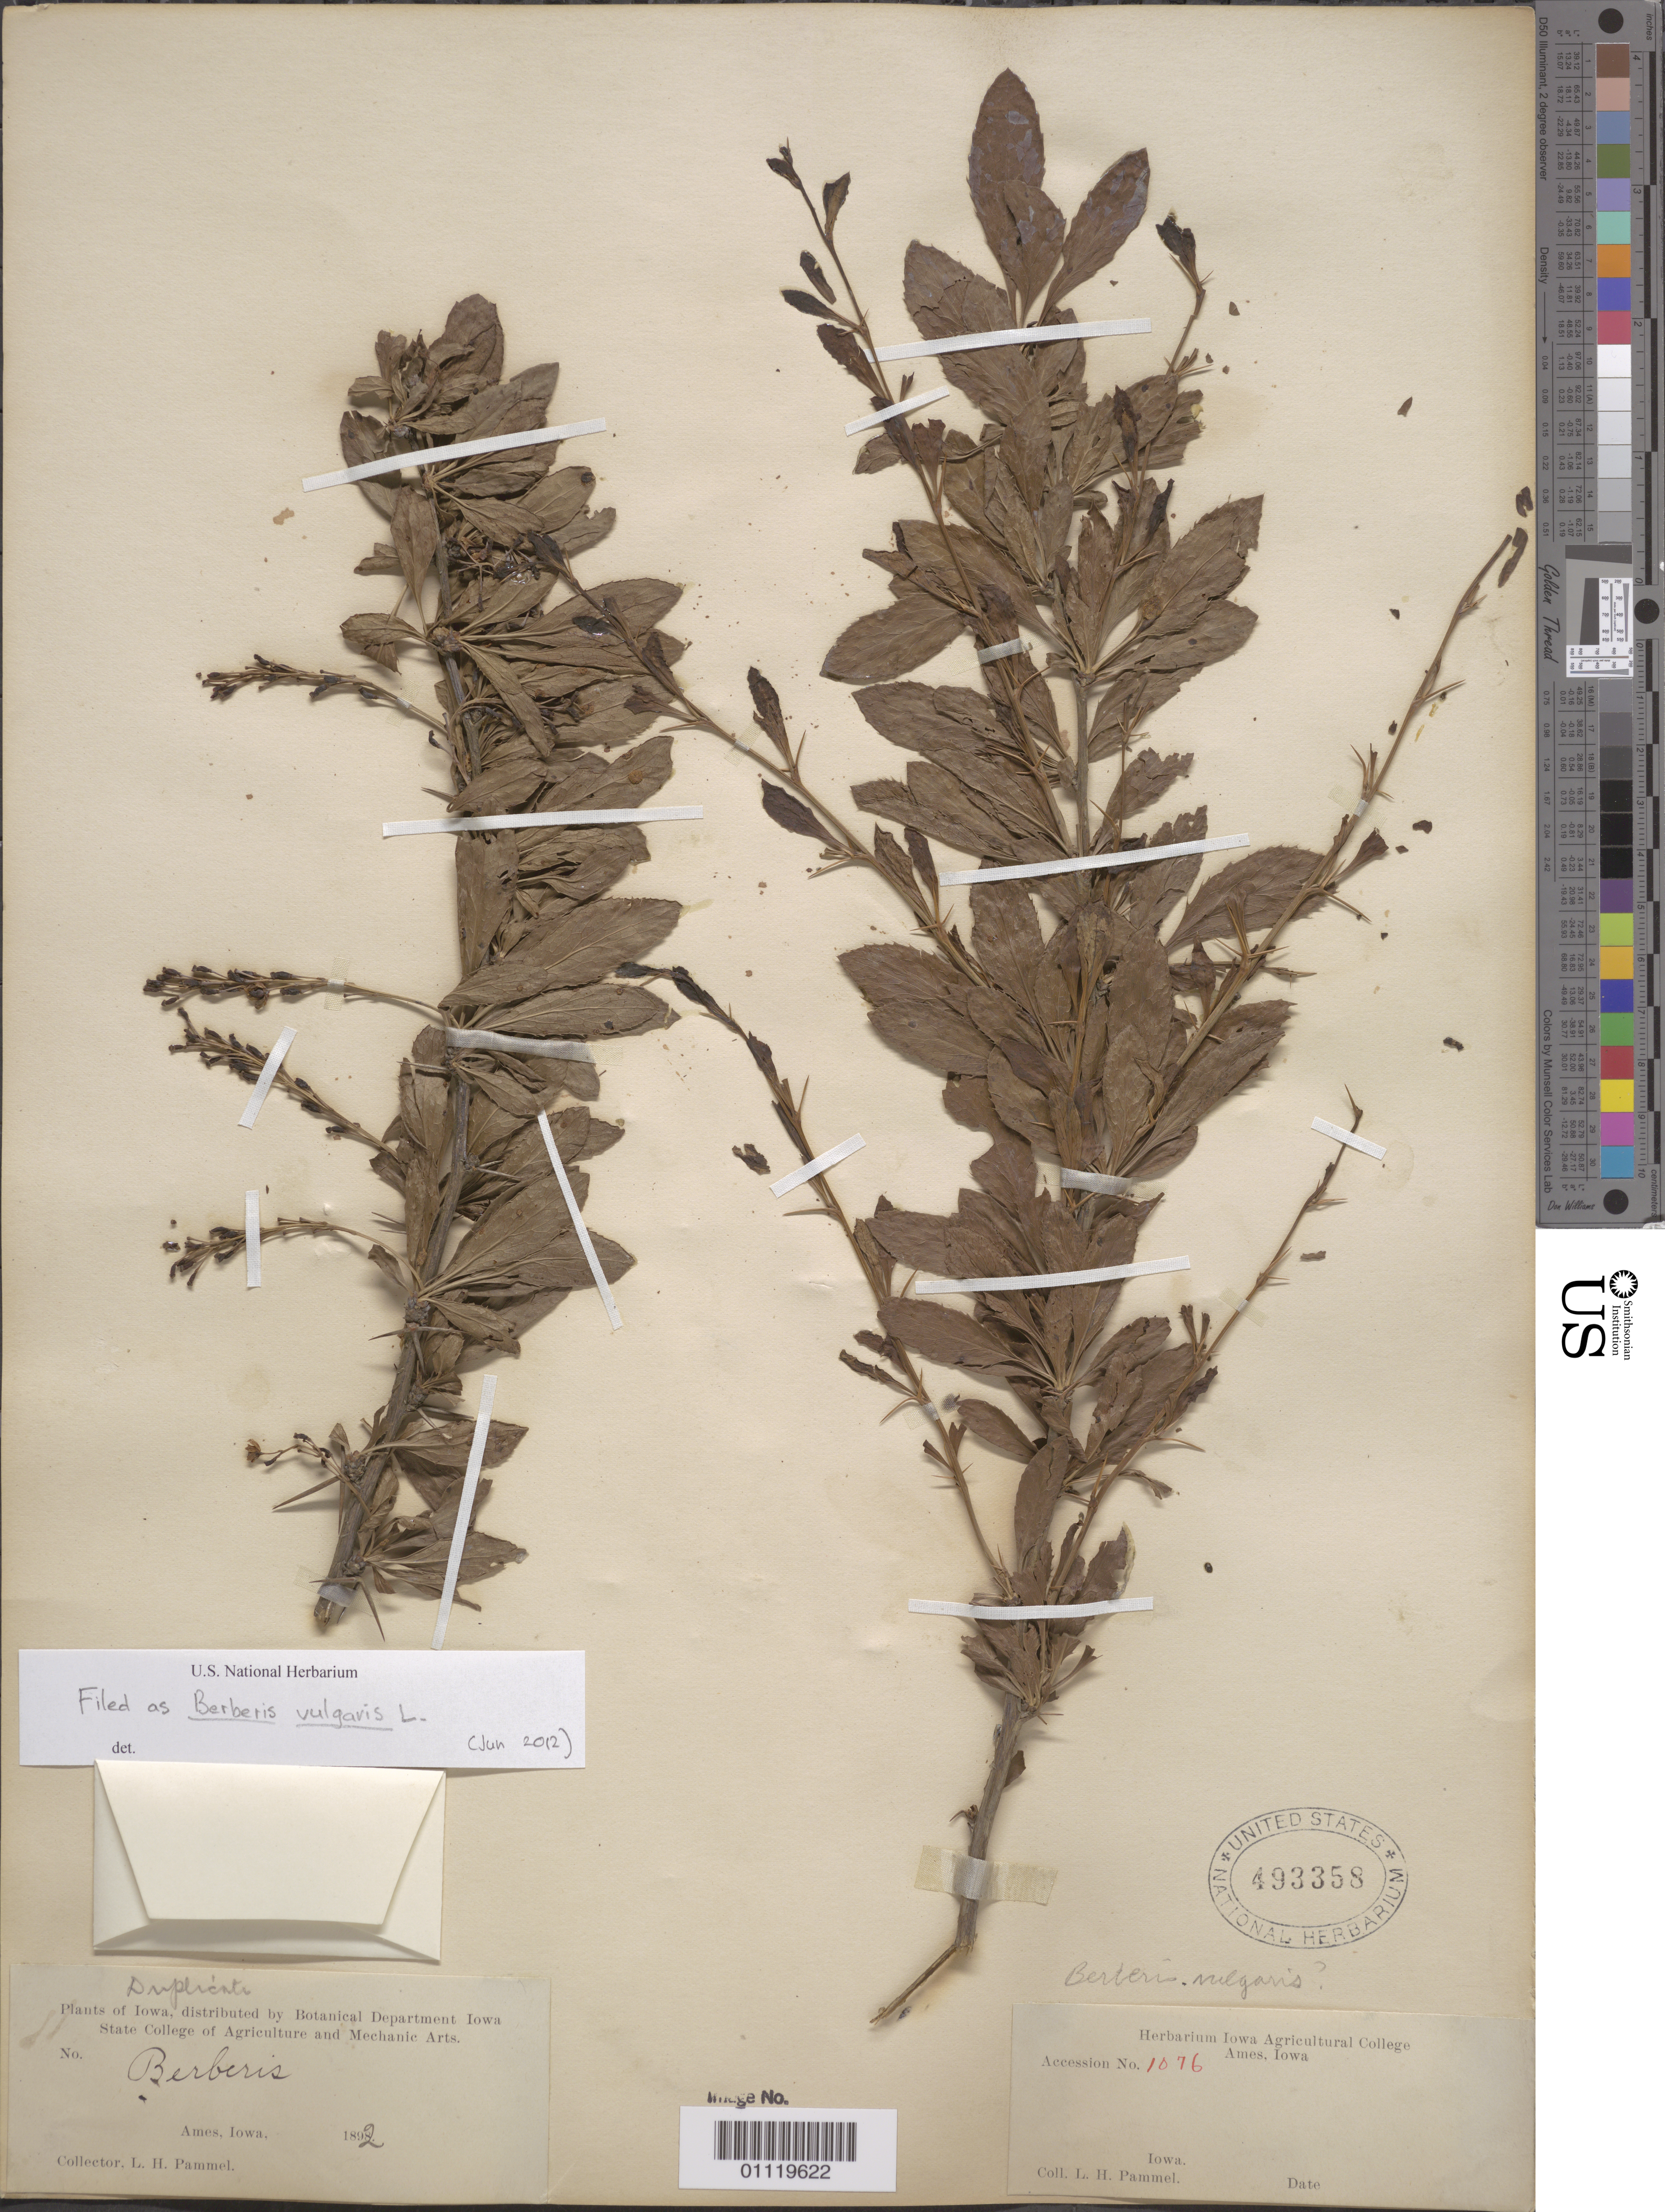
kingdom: Plantae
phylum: Tracheophyta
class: Magnoliopsida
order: Ranunculales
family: Berberidaceae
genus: Berberis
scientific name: Berberis vulgaris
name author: L.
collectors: L. Pammel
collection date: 1892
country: United States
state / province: Iowa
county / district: Story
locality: Ames city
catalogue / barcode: US 493358